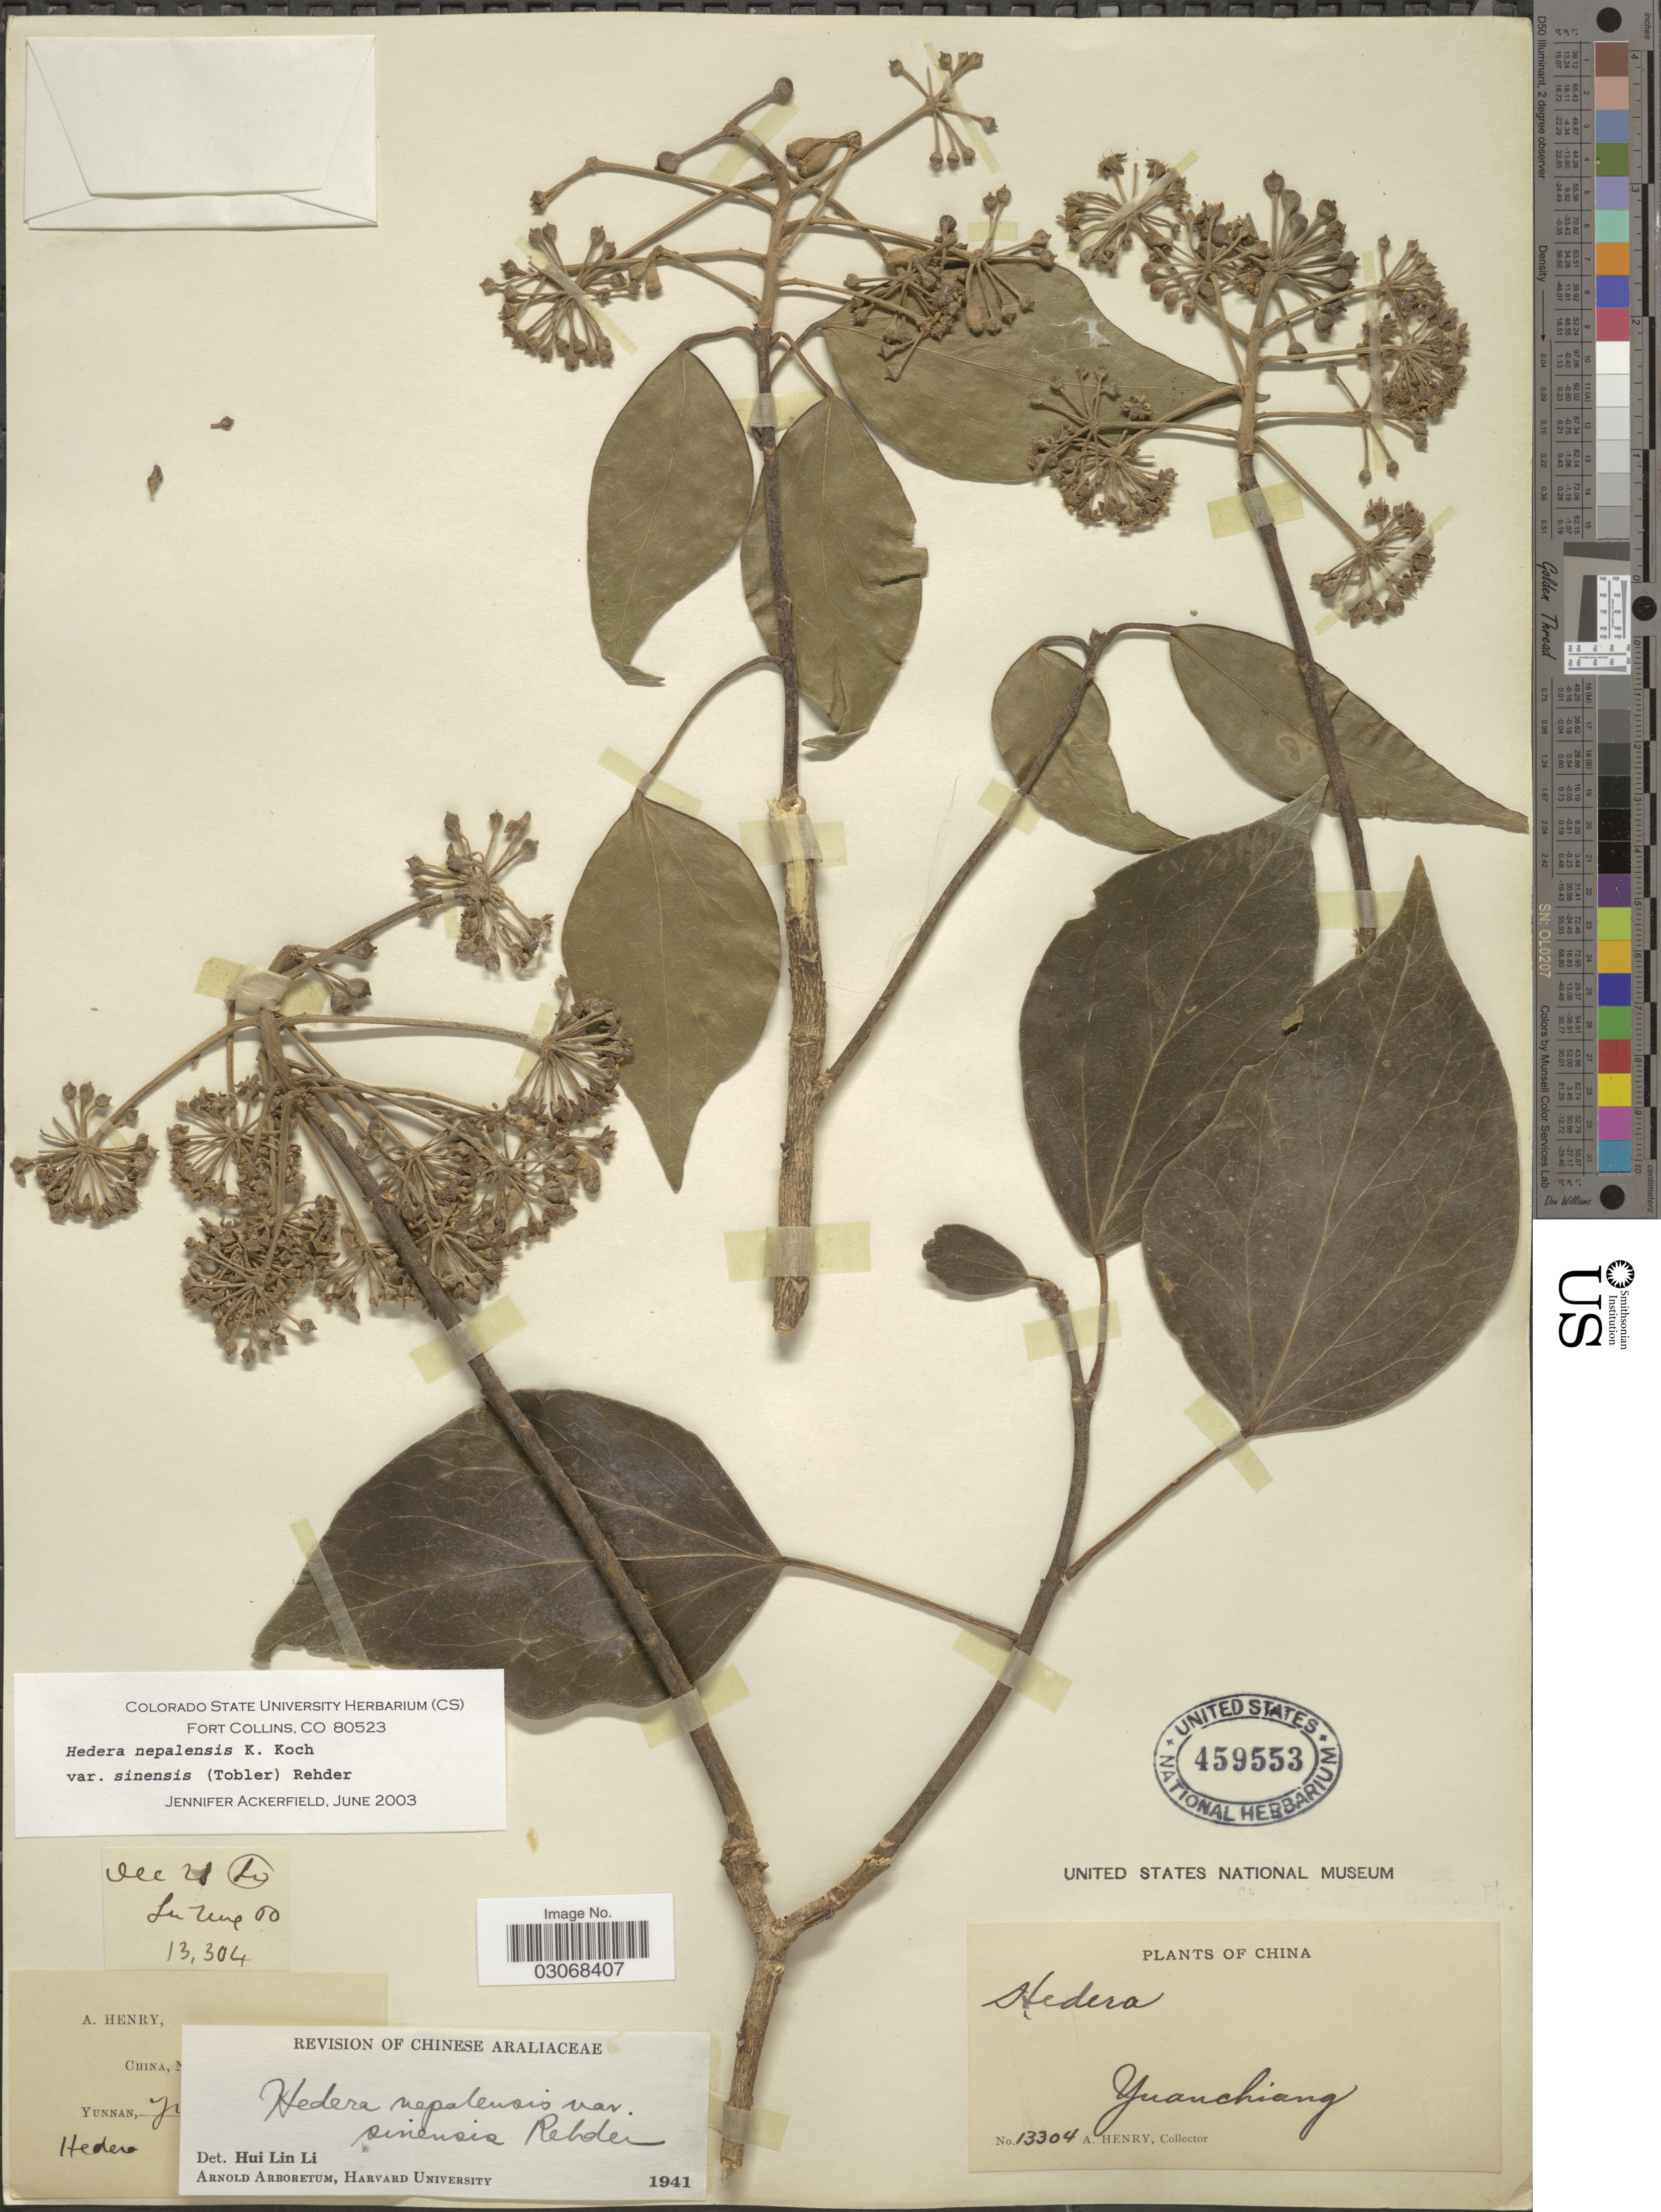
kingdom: Plantae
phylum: Tracheophyta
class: Magnoliopsida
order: Apiales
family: Araliaceae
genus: Hedera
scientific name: Hedera nepalensis var. sinensis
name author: (Tobler) Rehder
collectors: A. Henry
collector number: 13304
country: China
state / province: Yunnan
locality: Yuanchiang. Lu Zing Po. Li.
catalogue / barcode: US 459553